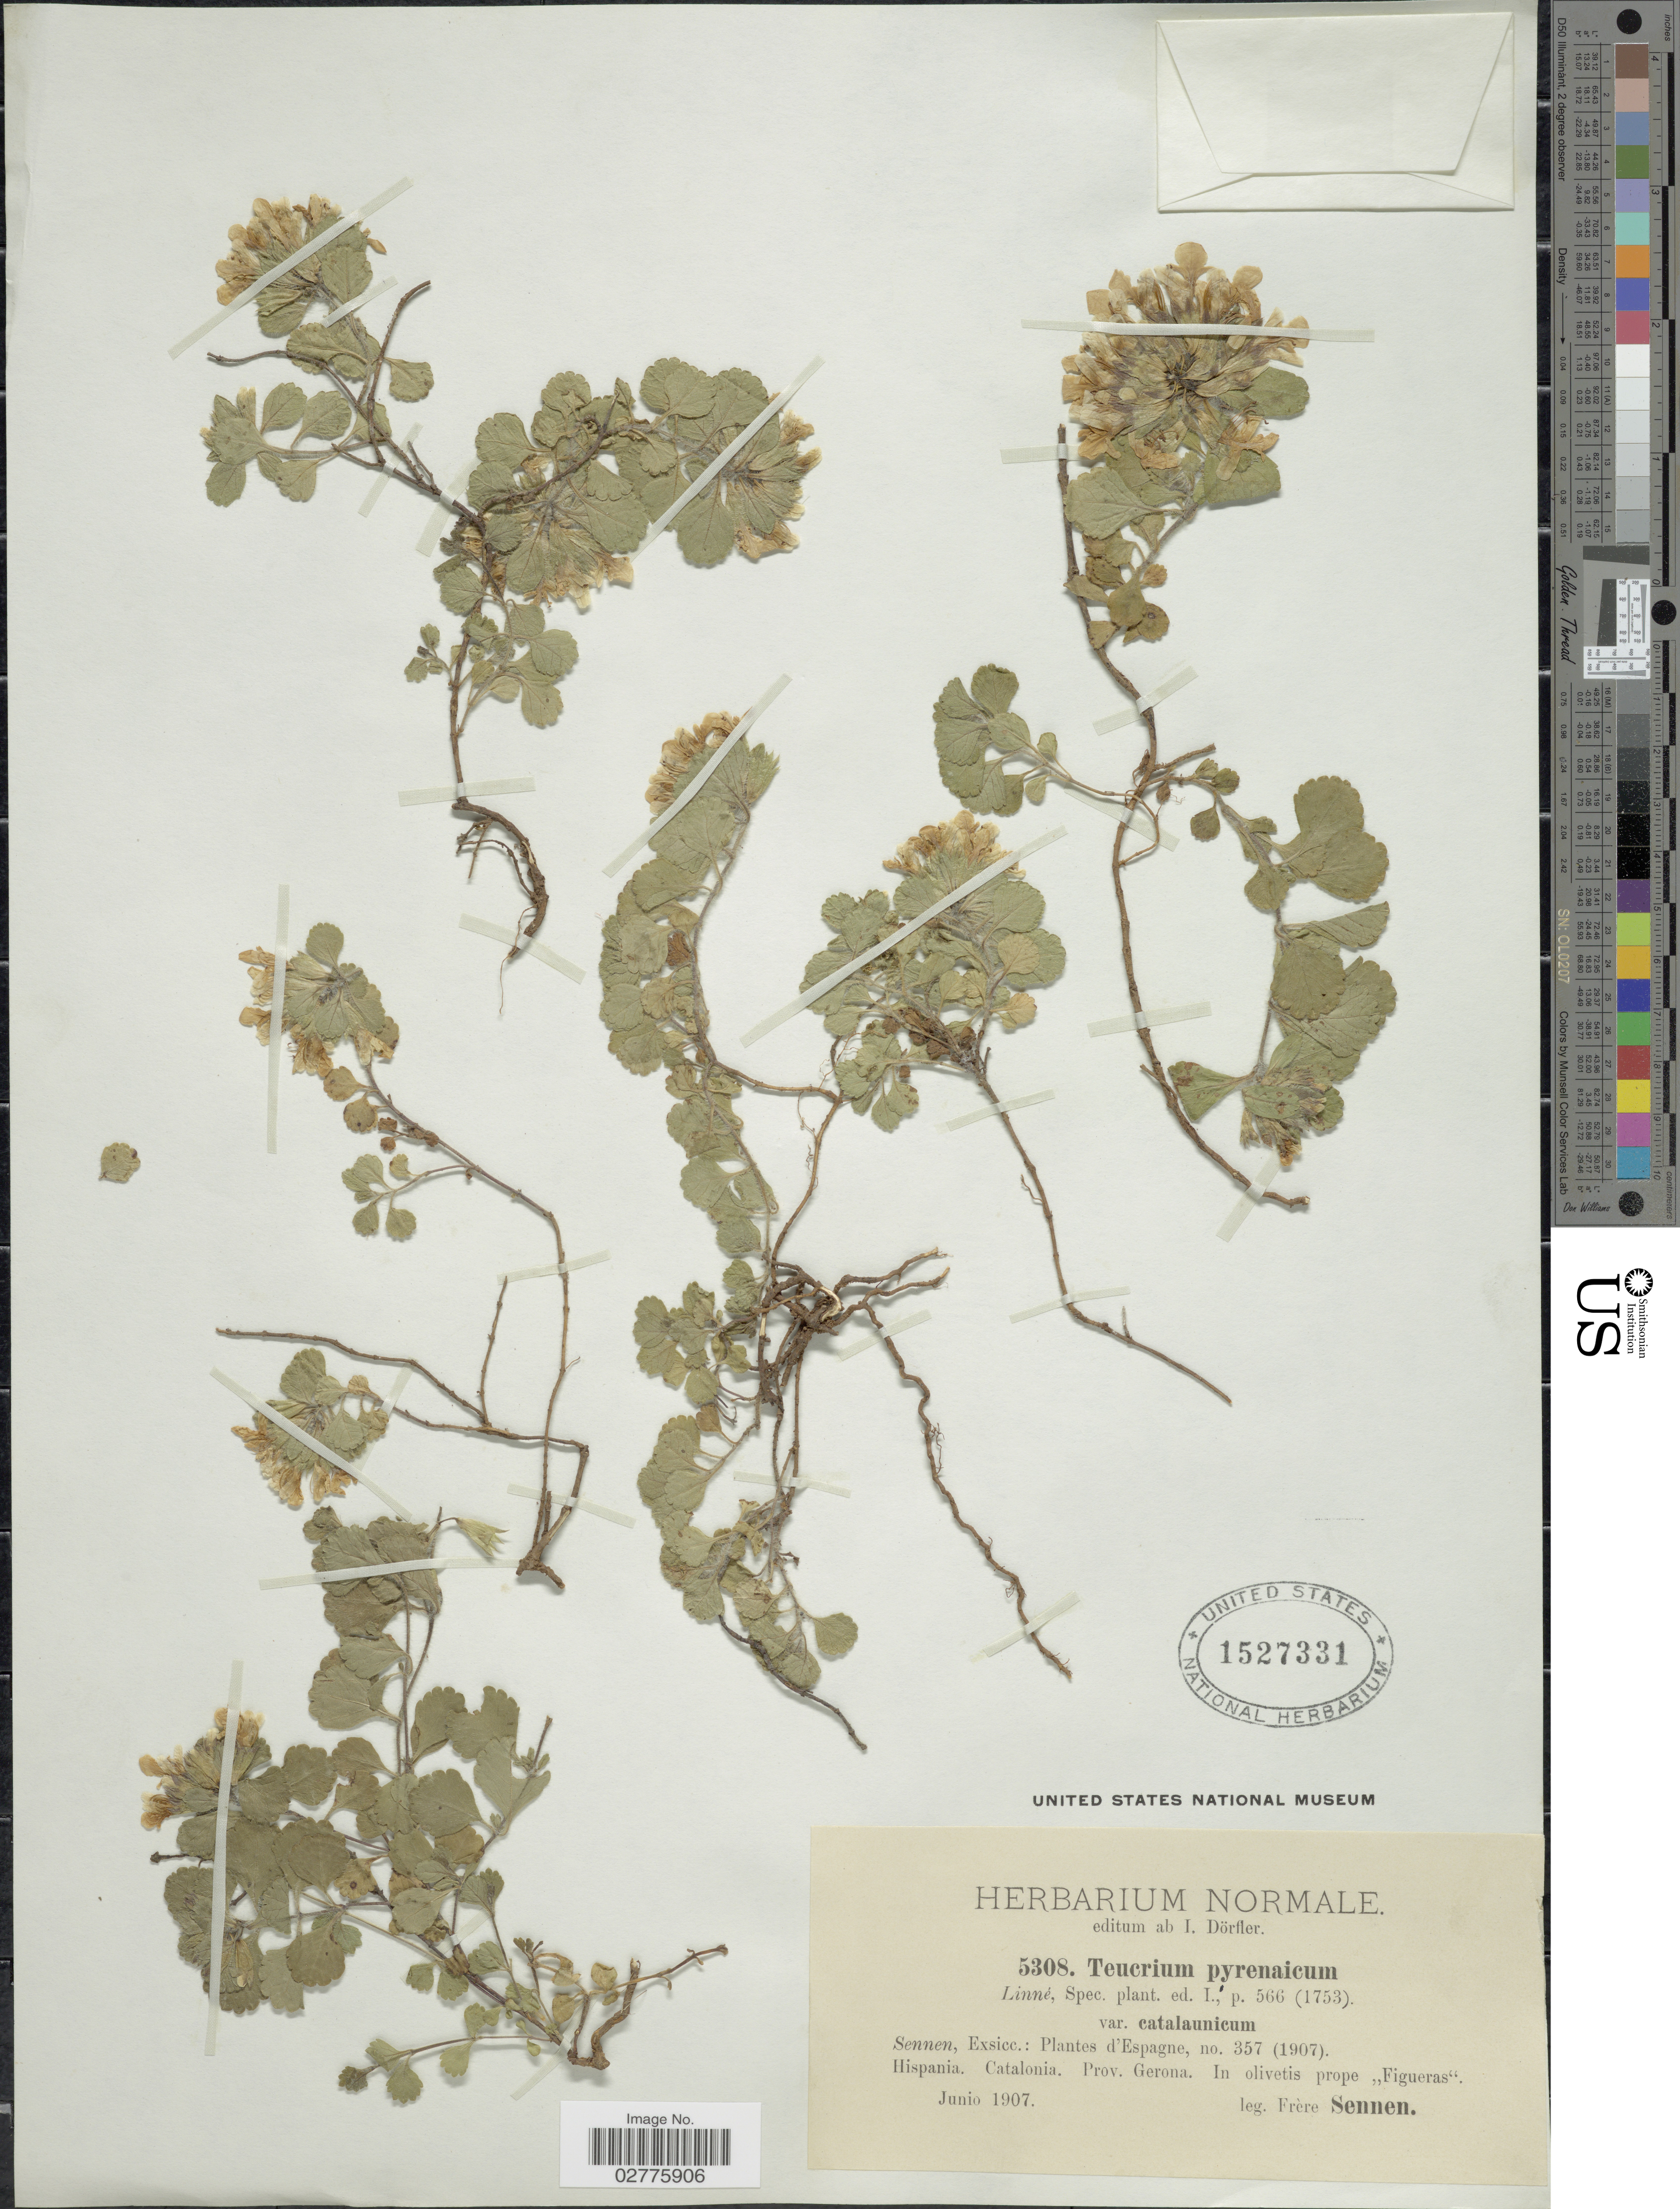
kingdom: Plantae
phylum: Tracheophyta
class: Magnoliopsida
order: Lamiales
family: Lamiaceae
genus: Teucrium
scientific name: Teucrium pyrenaicum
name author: L.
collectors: E. Sennen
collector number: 5308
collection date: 1907-06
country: Spain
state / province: Catalunya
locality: Hispania. Catalonia. Prov. Gerona.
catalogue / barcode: US 1527331